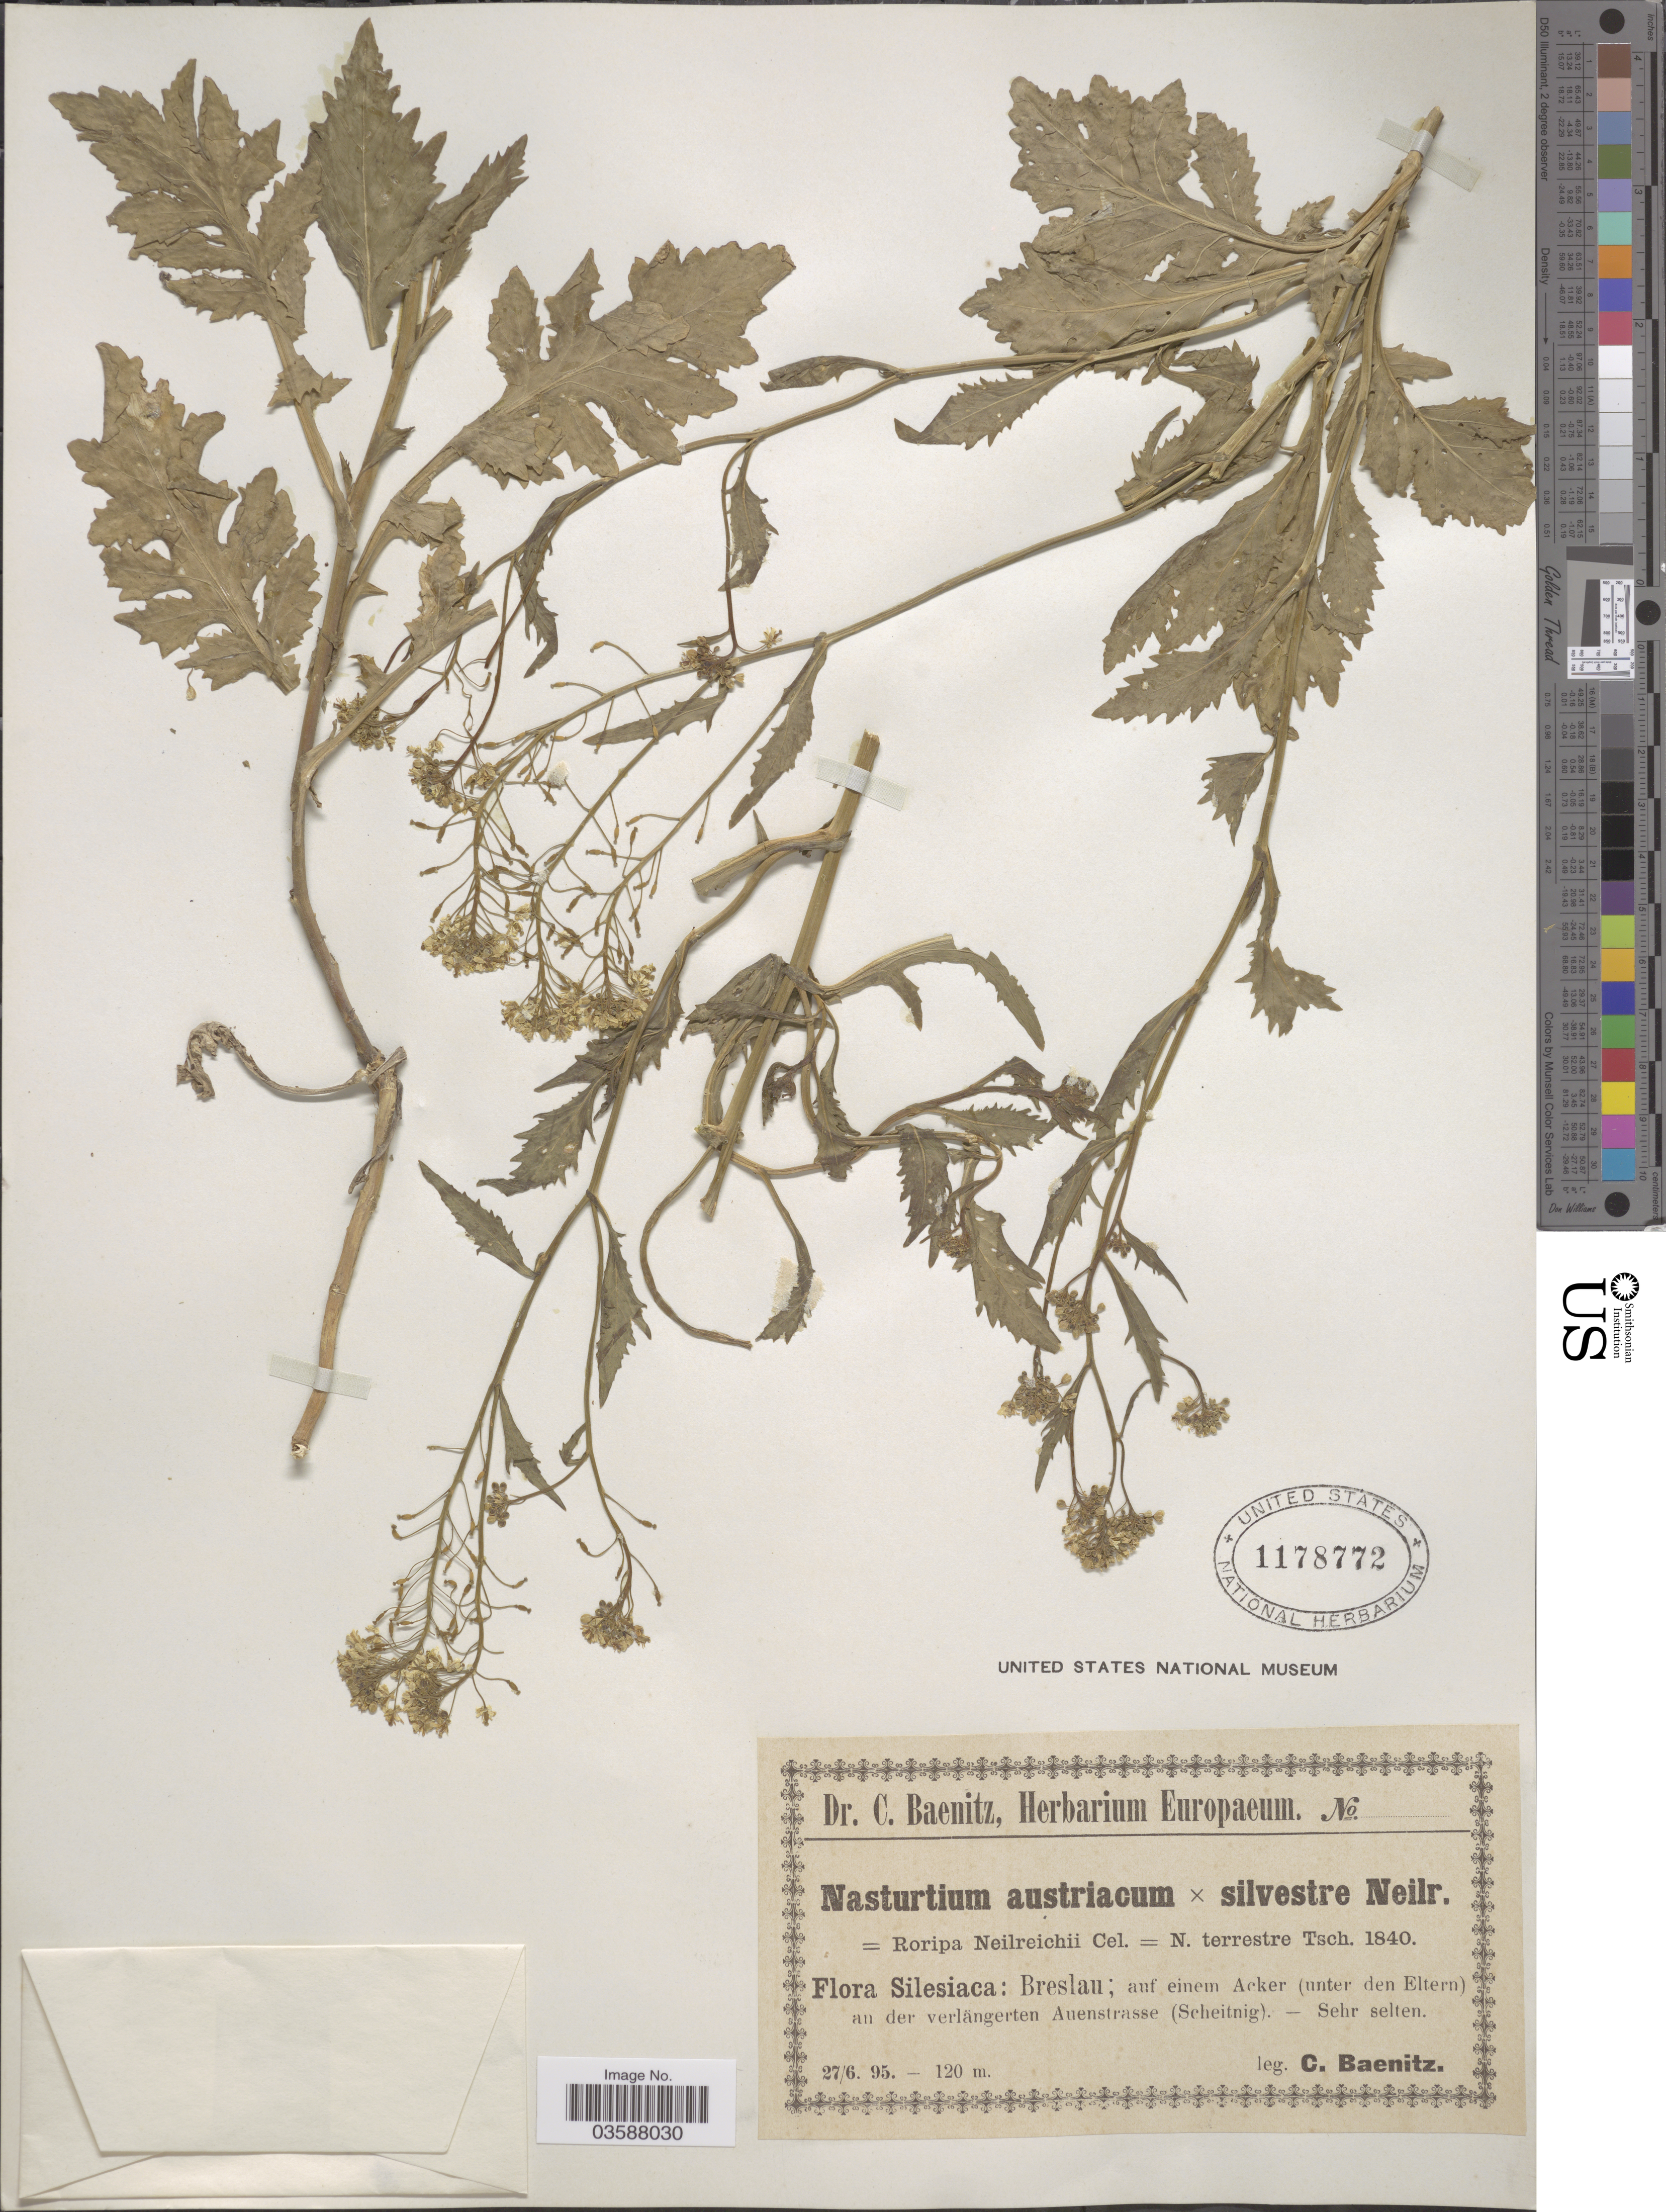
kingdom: Plantae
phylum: Tracheophyta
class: Magnoliopsida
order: Brassicales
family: Brassicaceae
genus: Rorippa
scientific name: Rorippa x armoracioides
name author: (Tausch) Fuss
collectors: C. G. Baenitz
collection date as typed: Transcribed d/m/y: 27/6/95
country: Poland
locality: Silesiaca: Breslau; auf einem Acker (unter den Eltern) an der verlängerten Auenstrasse (Scheitnig).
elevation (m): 120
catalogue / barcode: US 1178772